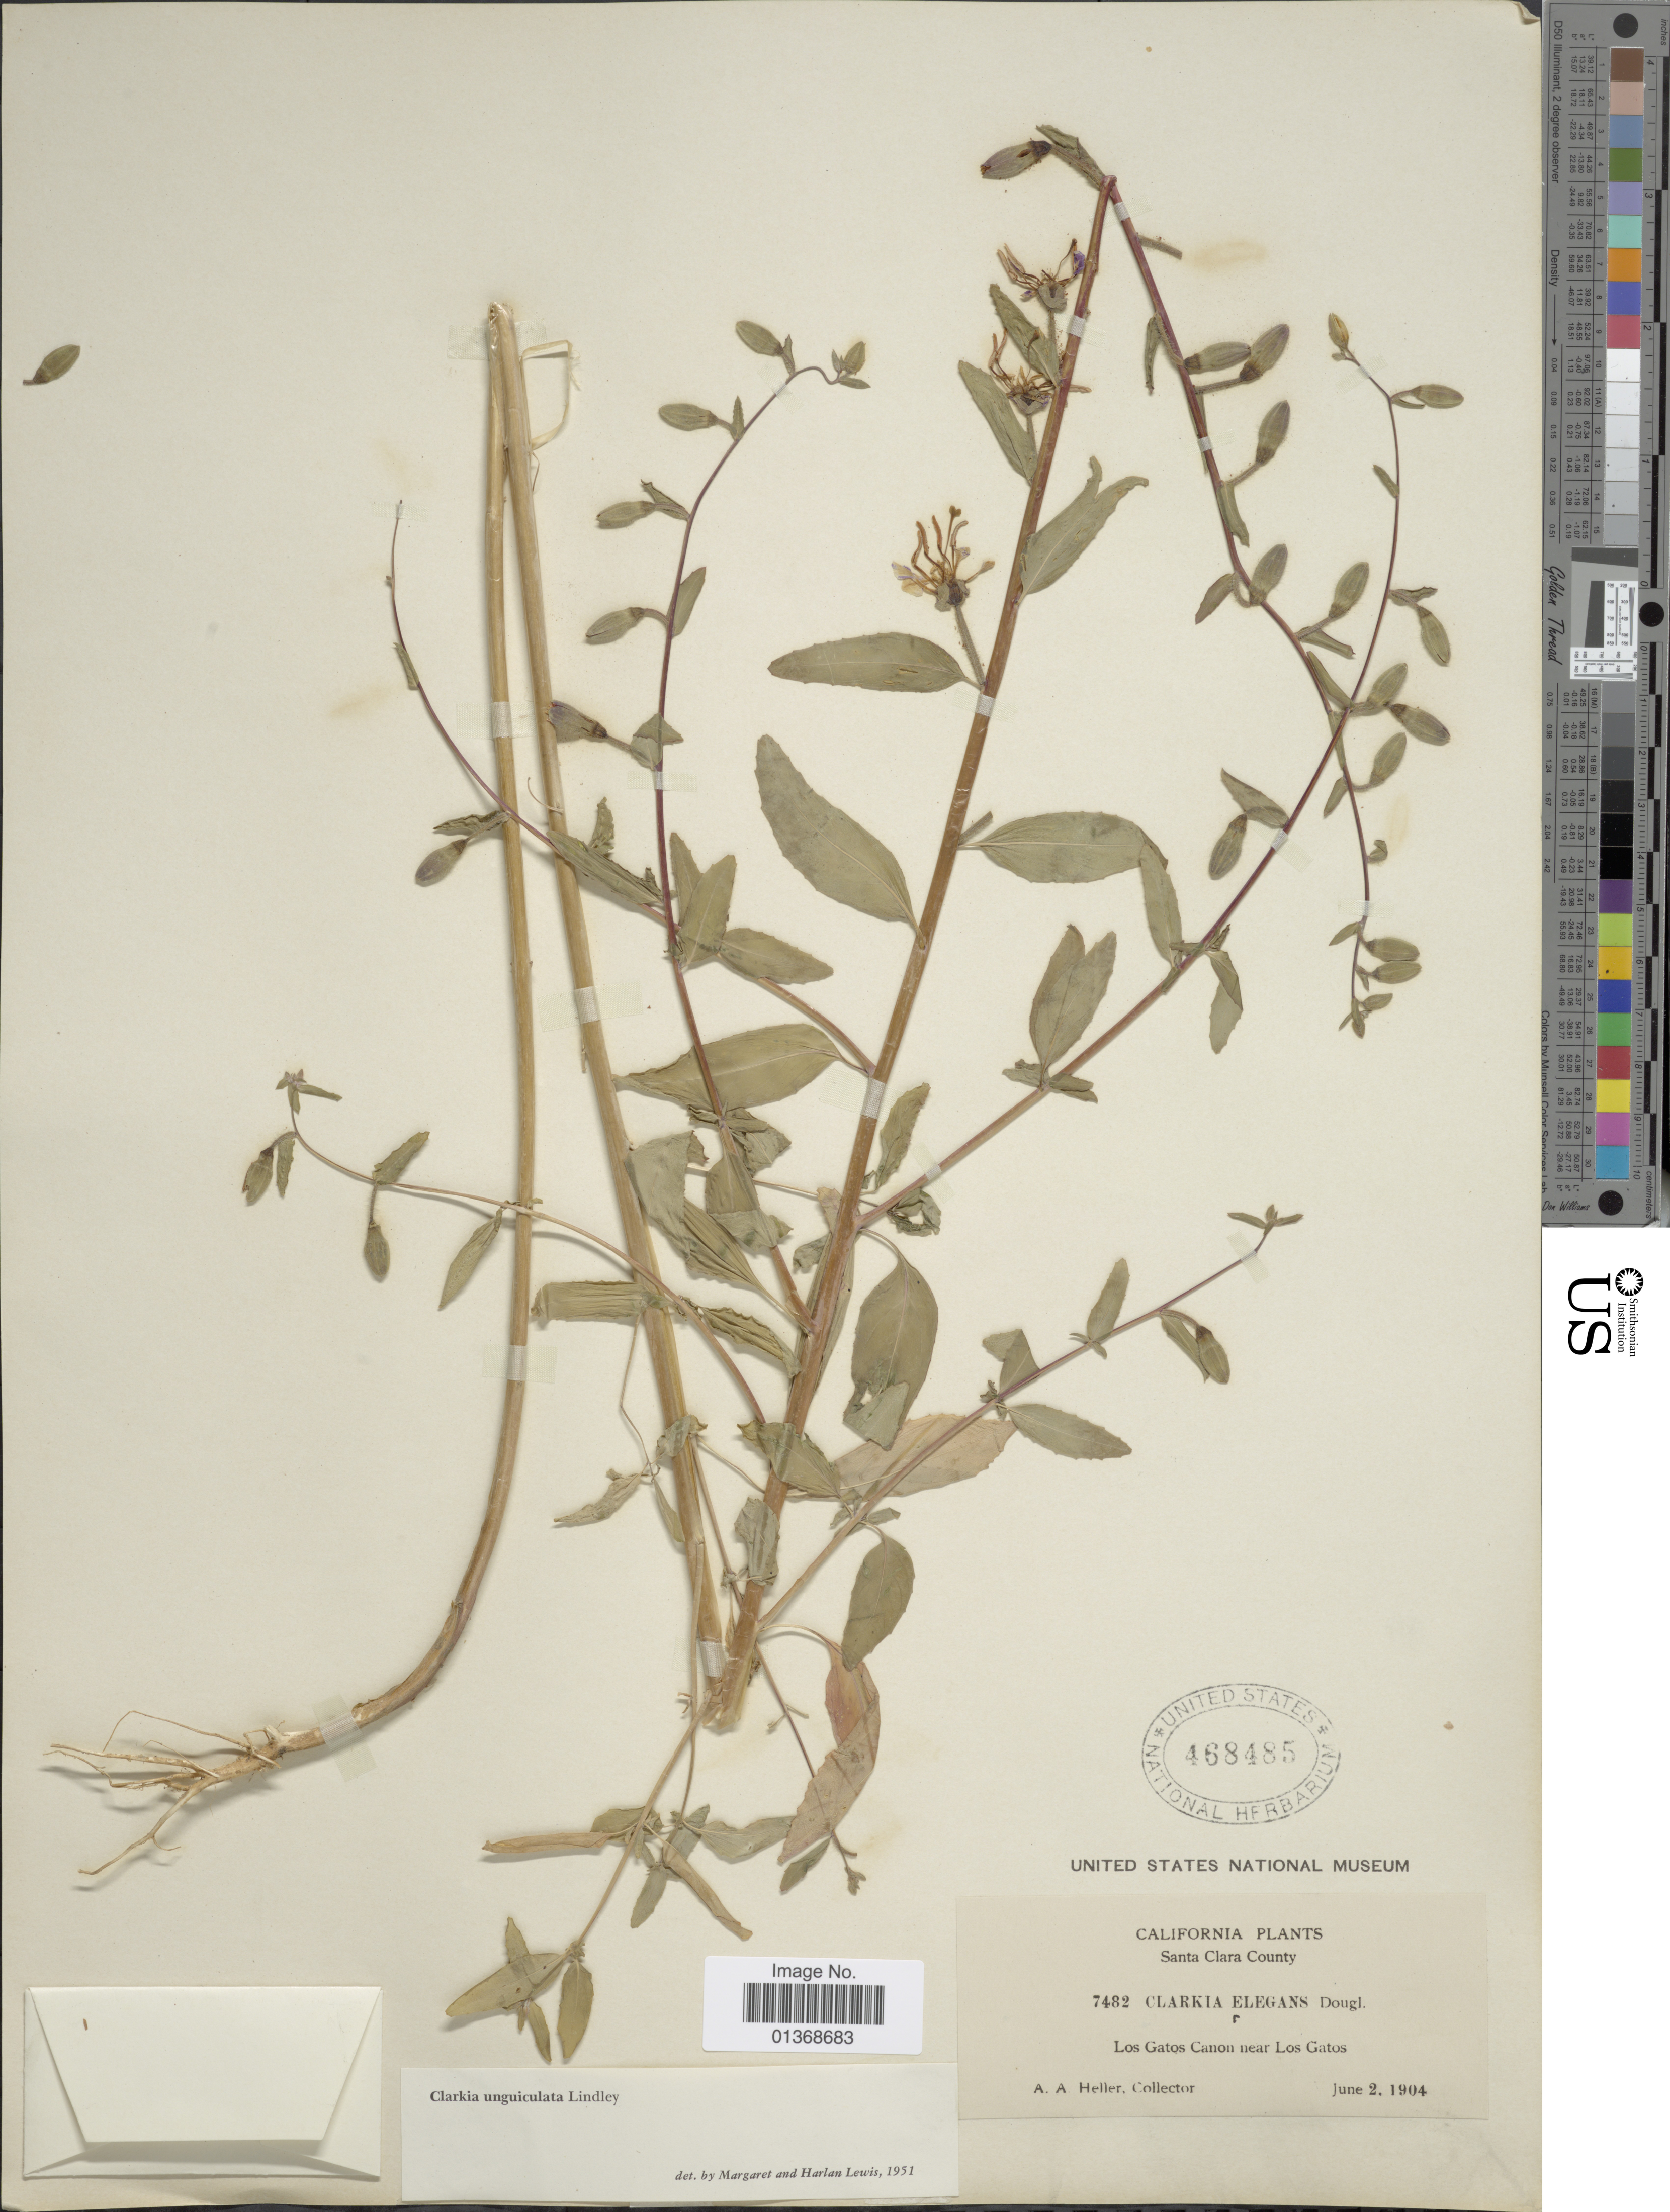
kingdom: Plantae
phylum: Tracheophyta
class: Magnoliopsida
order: Myrtales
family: Onagraceae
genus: Clarkia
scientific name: Clarkia unguiculata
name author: Lindl.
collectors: A. A. Heller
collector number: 7482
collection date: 1904-06-02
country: United States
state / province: California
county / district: Santa Clara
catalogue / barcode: US 1468485